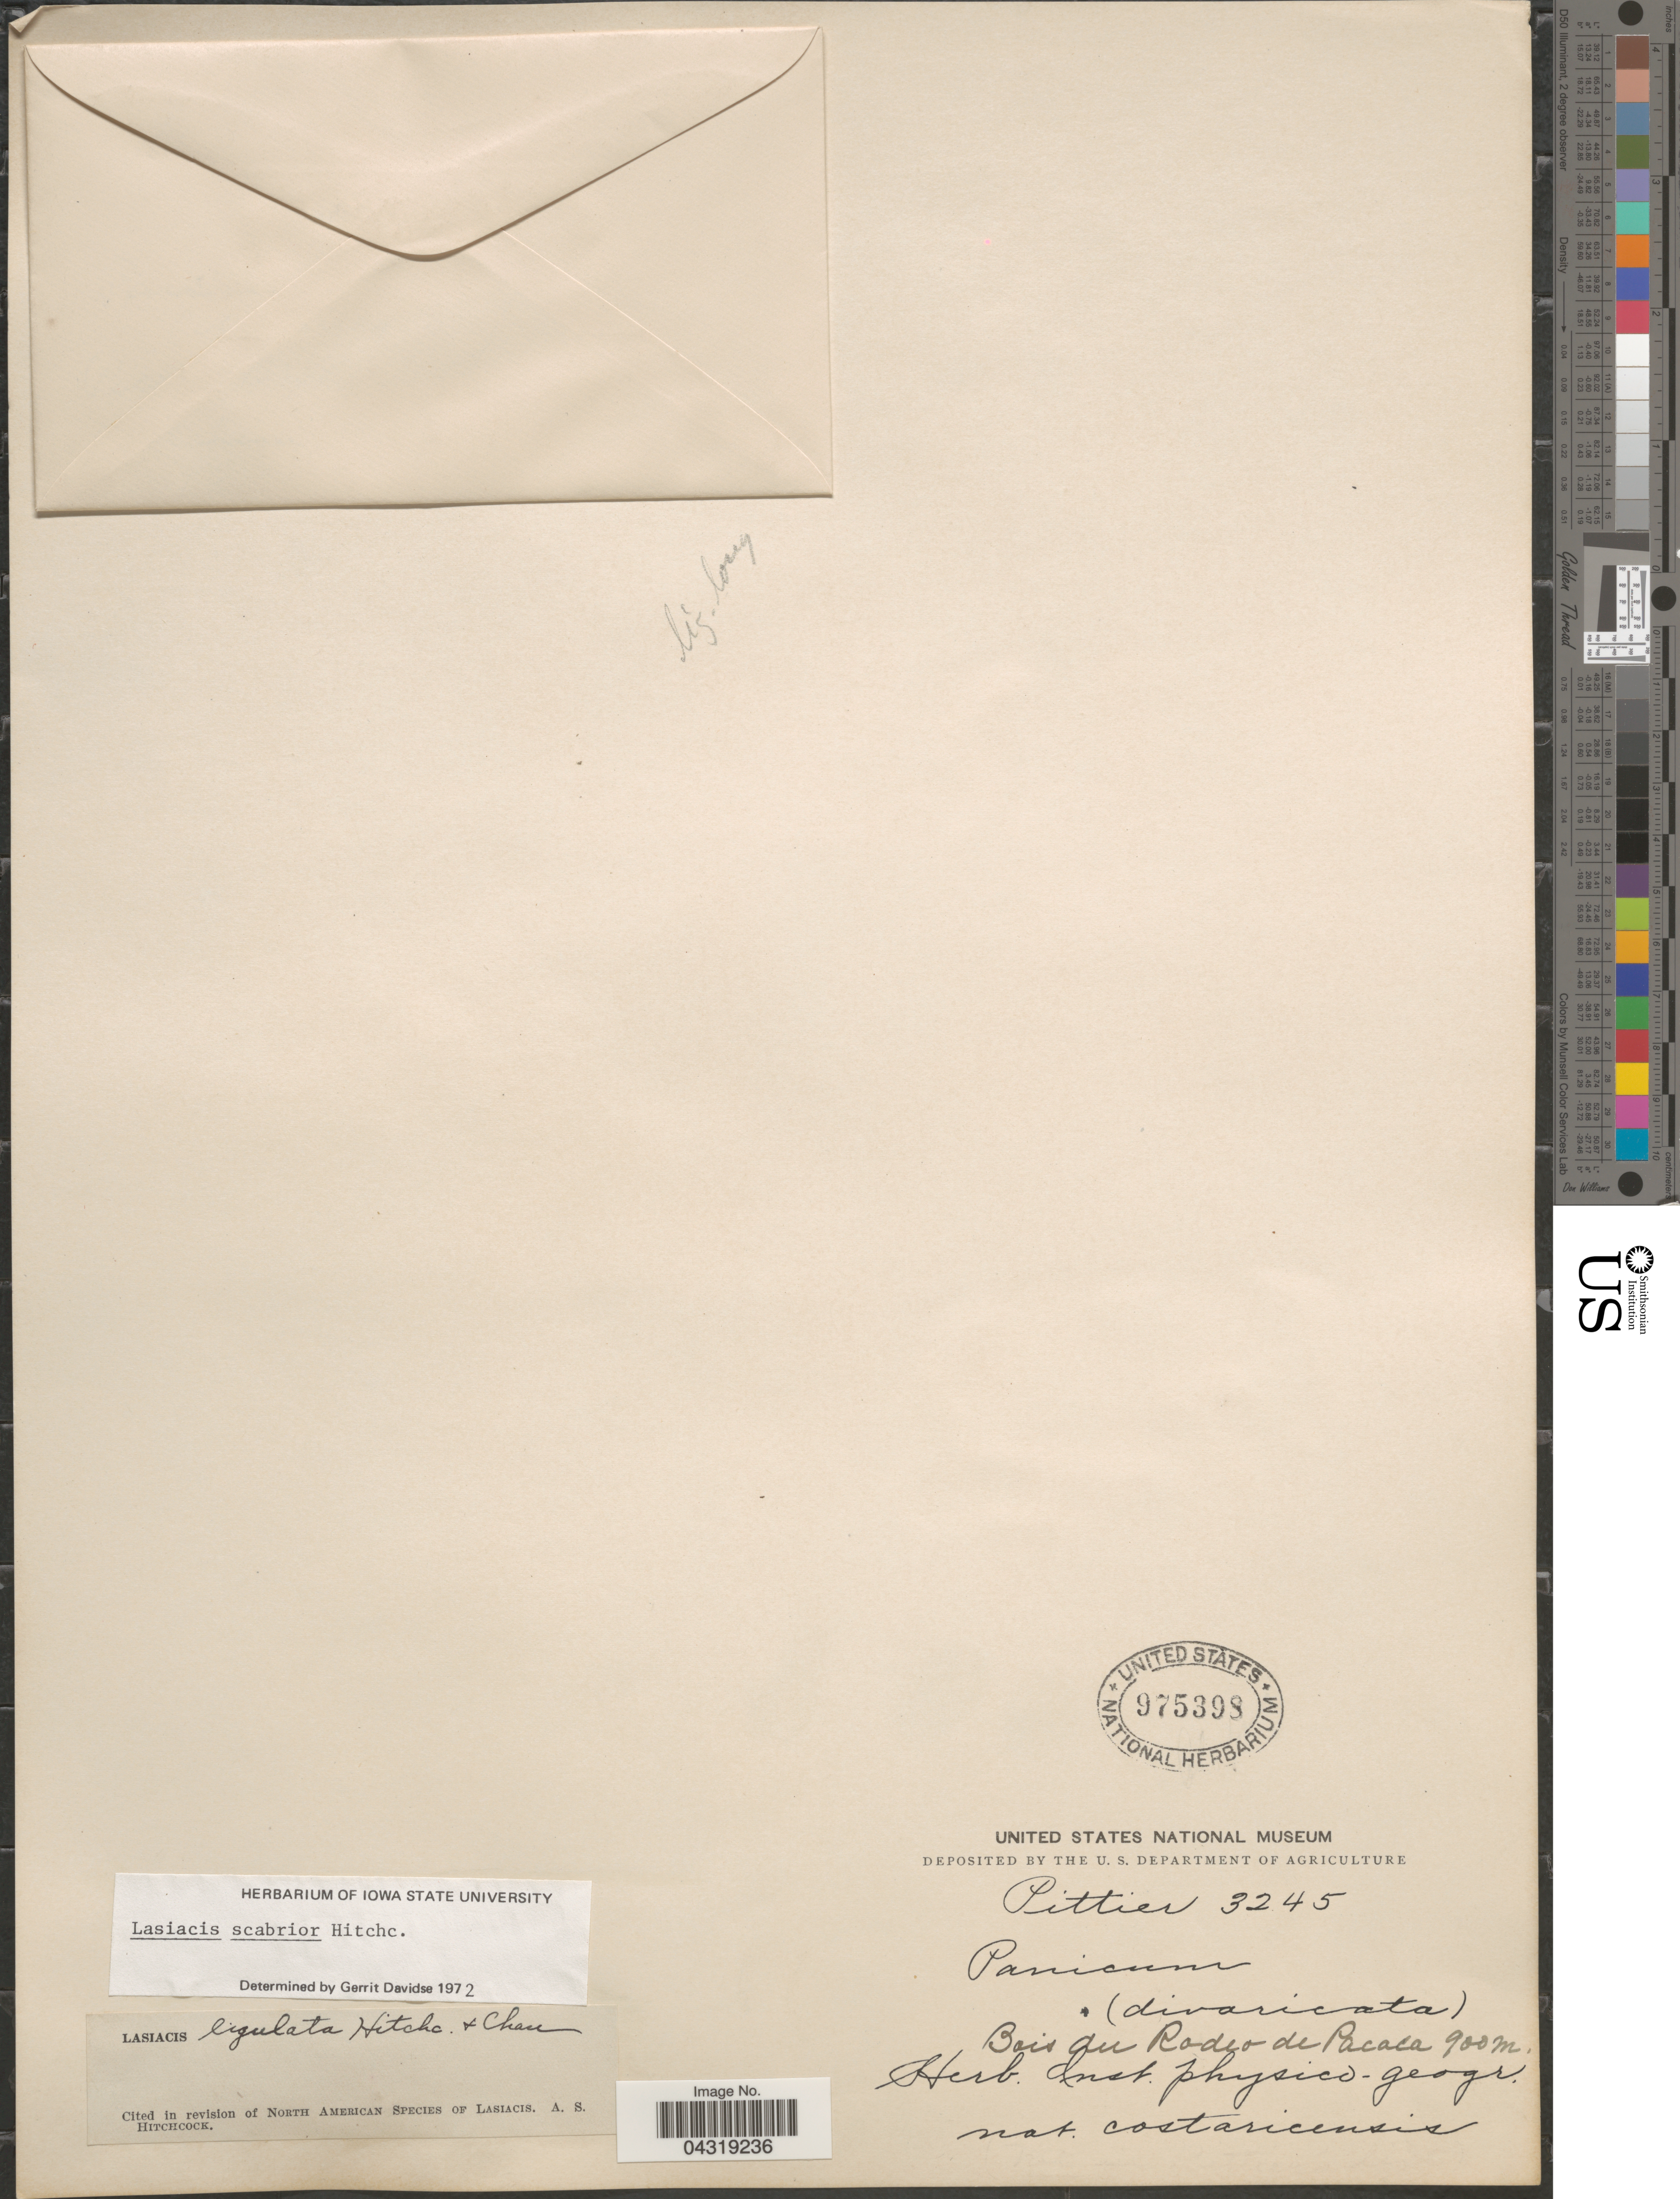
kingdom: Plantae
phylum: Tracheophyta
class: Liliopsida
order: Poales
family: Poaceae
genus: Lasiacis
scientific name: Lasiacis scabrior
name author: Hitchc.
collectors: Pittier, --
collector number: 3245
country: Costa Rica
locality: Bois du Rodeo de Pacaca.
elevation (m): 900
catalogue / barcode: US 975398